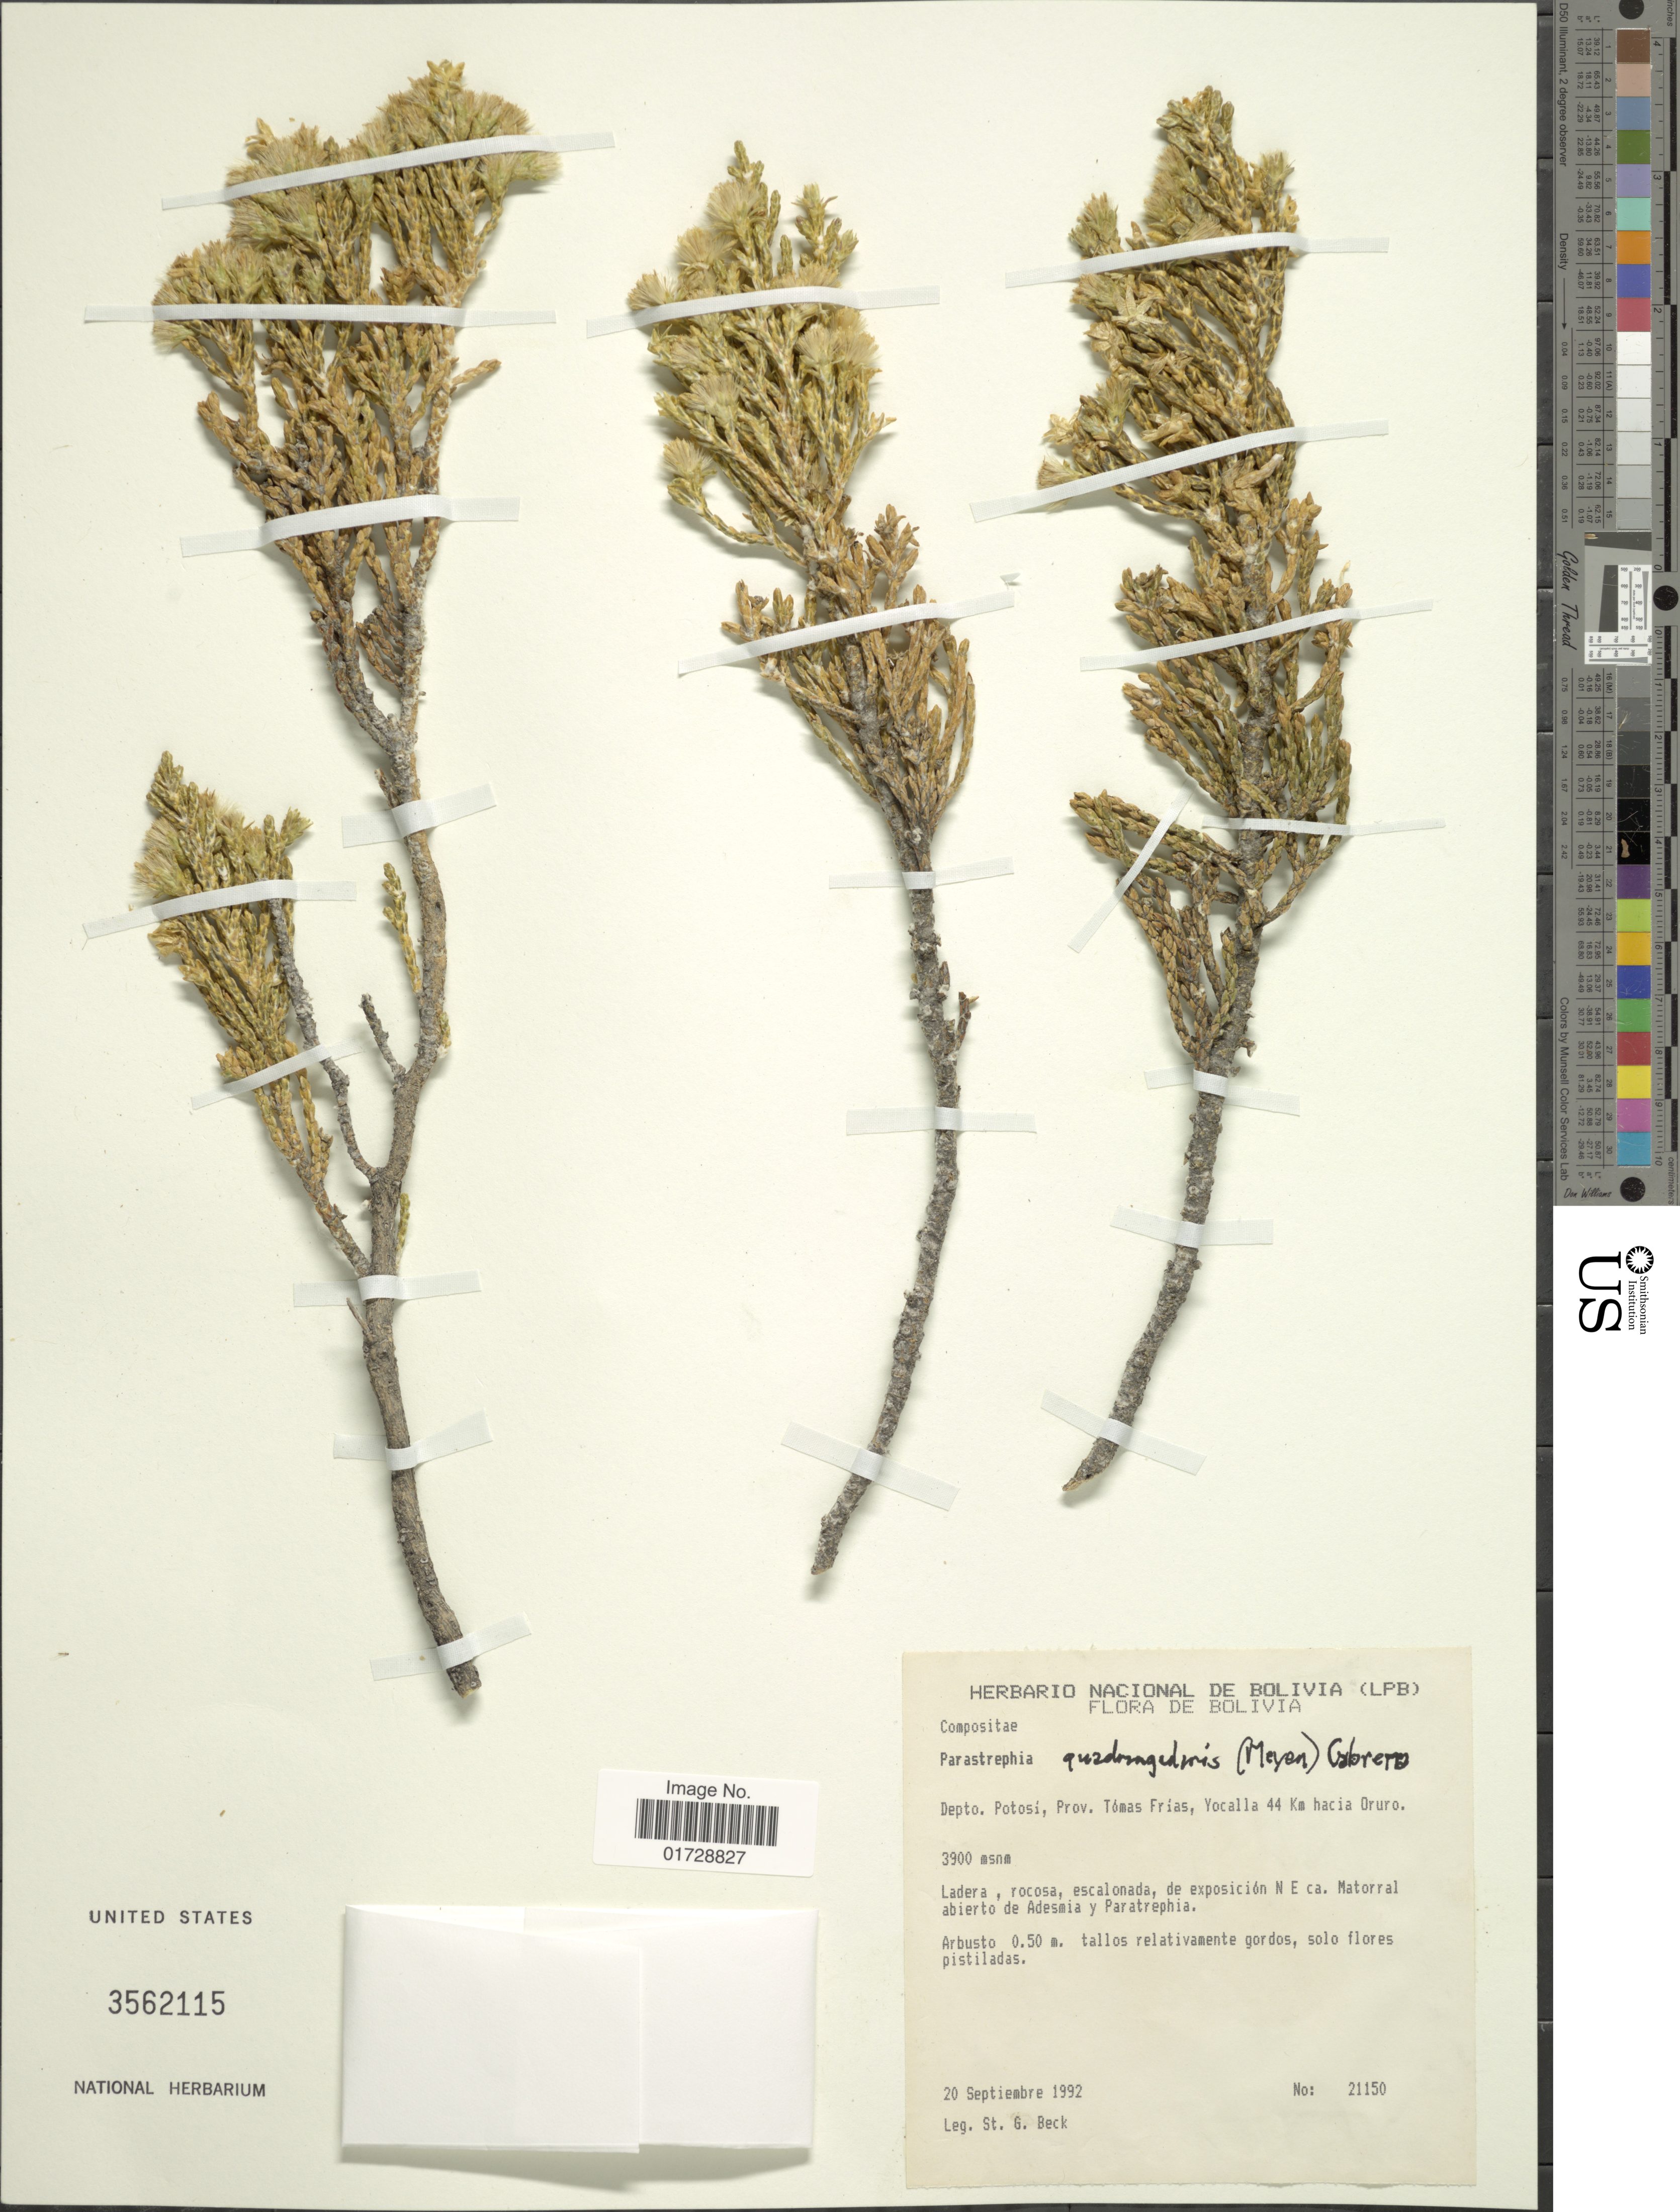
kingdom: Plantae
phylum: Tracheophyta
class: Magnoliopsida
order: Asterales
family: Asteraceae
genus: Parastrephia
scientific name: Parastrephia quadrangularis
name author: (Meyen) Cabrera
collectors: S. G. Beck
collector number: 21150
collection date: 1992-09-20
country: Bolivia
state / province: Potosi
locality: Prov. Tomas Frias, Yocalla 44 km hacia Oruro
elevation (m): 3900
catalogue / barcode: US 3562115